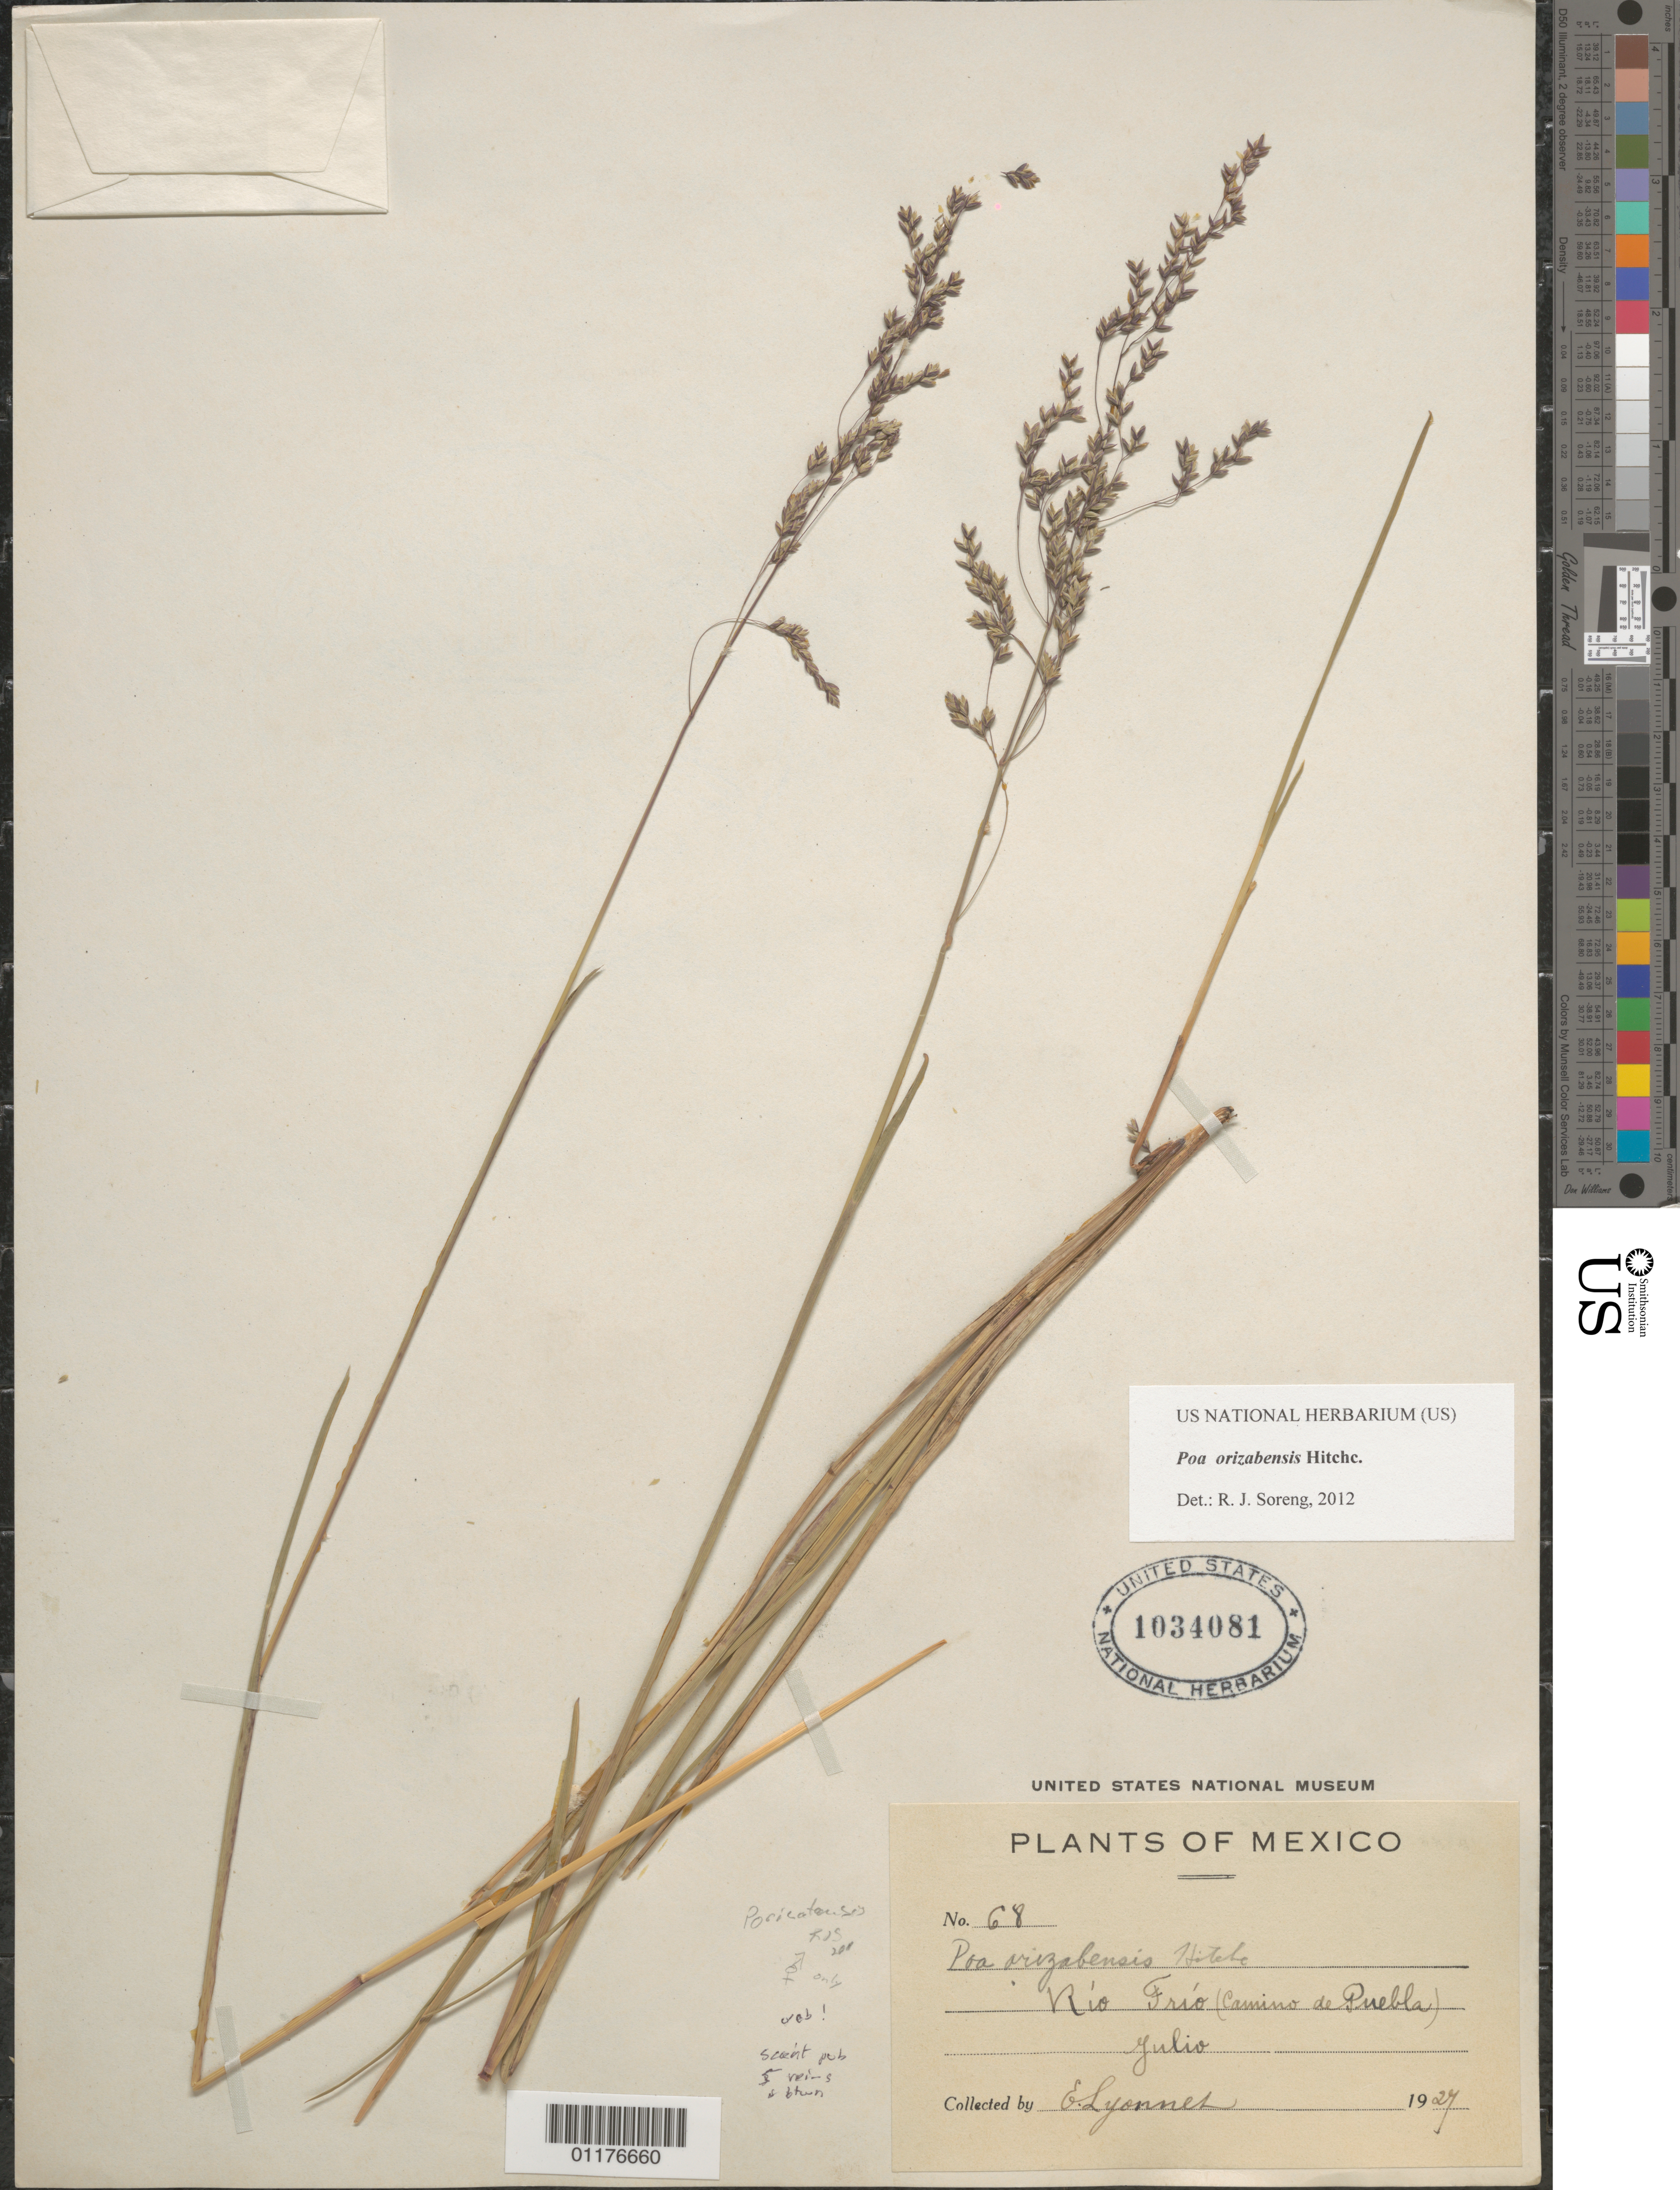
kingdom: Plantae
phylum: Tracheophyta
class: Liliopsida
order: Poales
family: Poaceae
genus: Poa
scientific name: Poa orizabensis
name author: Hitchc.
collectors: Bro. E. Lyonnet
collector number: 68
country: Mexico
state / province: Puebla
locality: Rio Trio, Camino de Puebla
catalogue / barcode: US 1034081